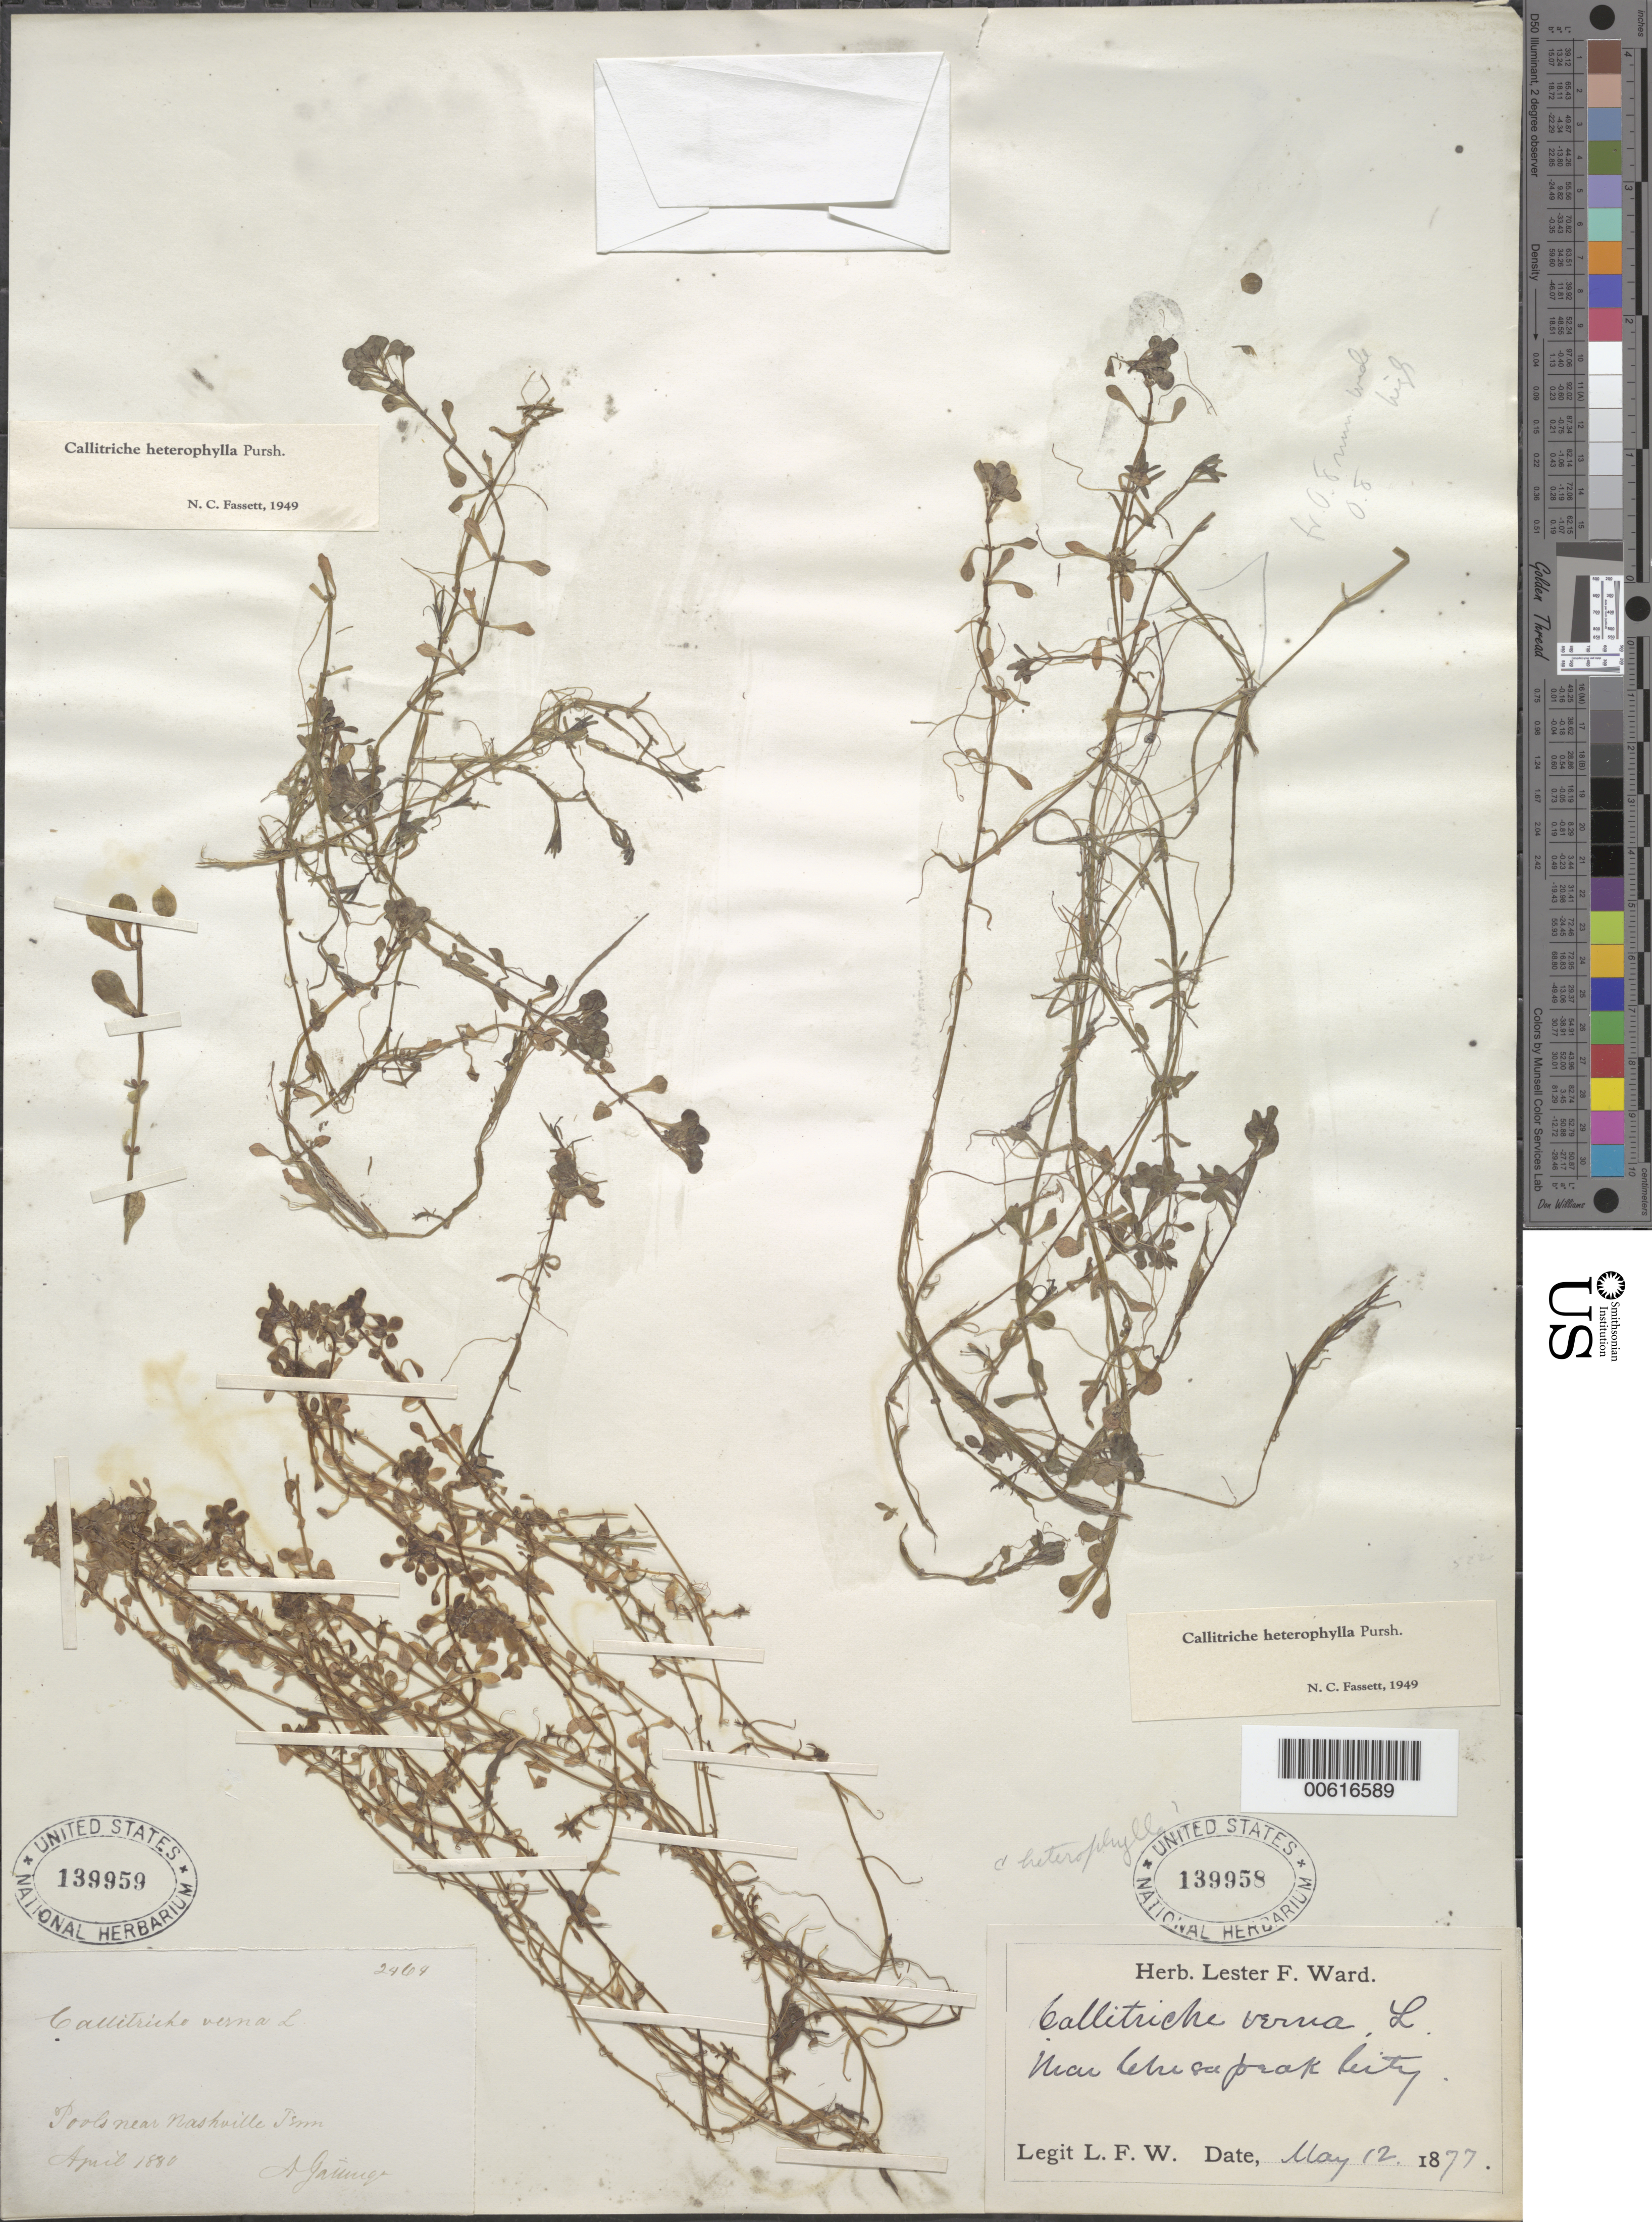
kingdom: Plantae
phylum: Tracheophyta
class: Magnoliopsida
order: Lamiales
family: Plantaginaceae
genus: Callitriche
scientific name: Callitriche heterophylla Pursh emend. Darby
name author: Pursh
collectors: L. F. Ward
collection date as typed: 12 May 1877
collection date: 1877-05-12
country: United States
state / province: Maryland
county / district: Cecil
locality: Chesapeake City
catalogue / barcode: US 139958